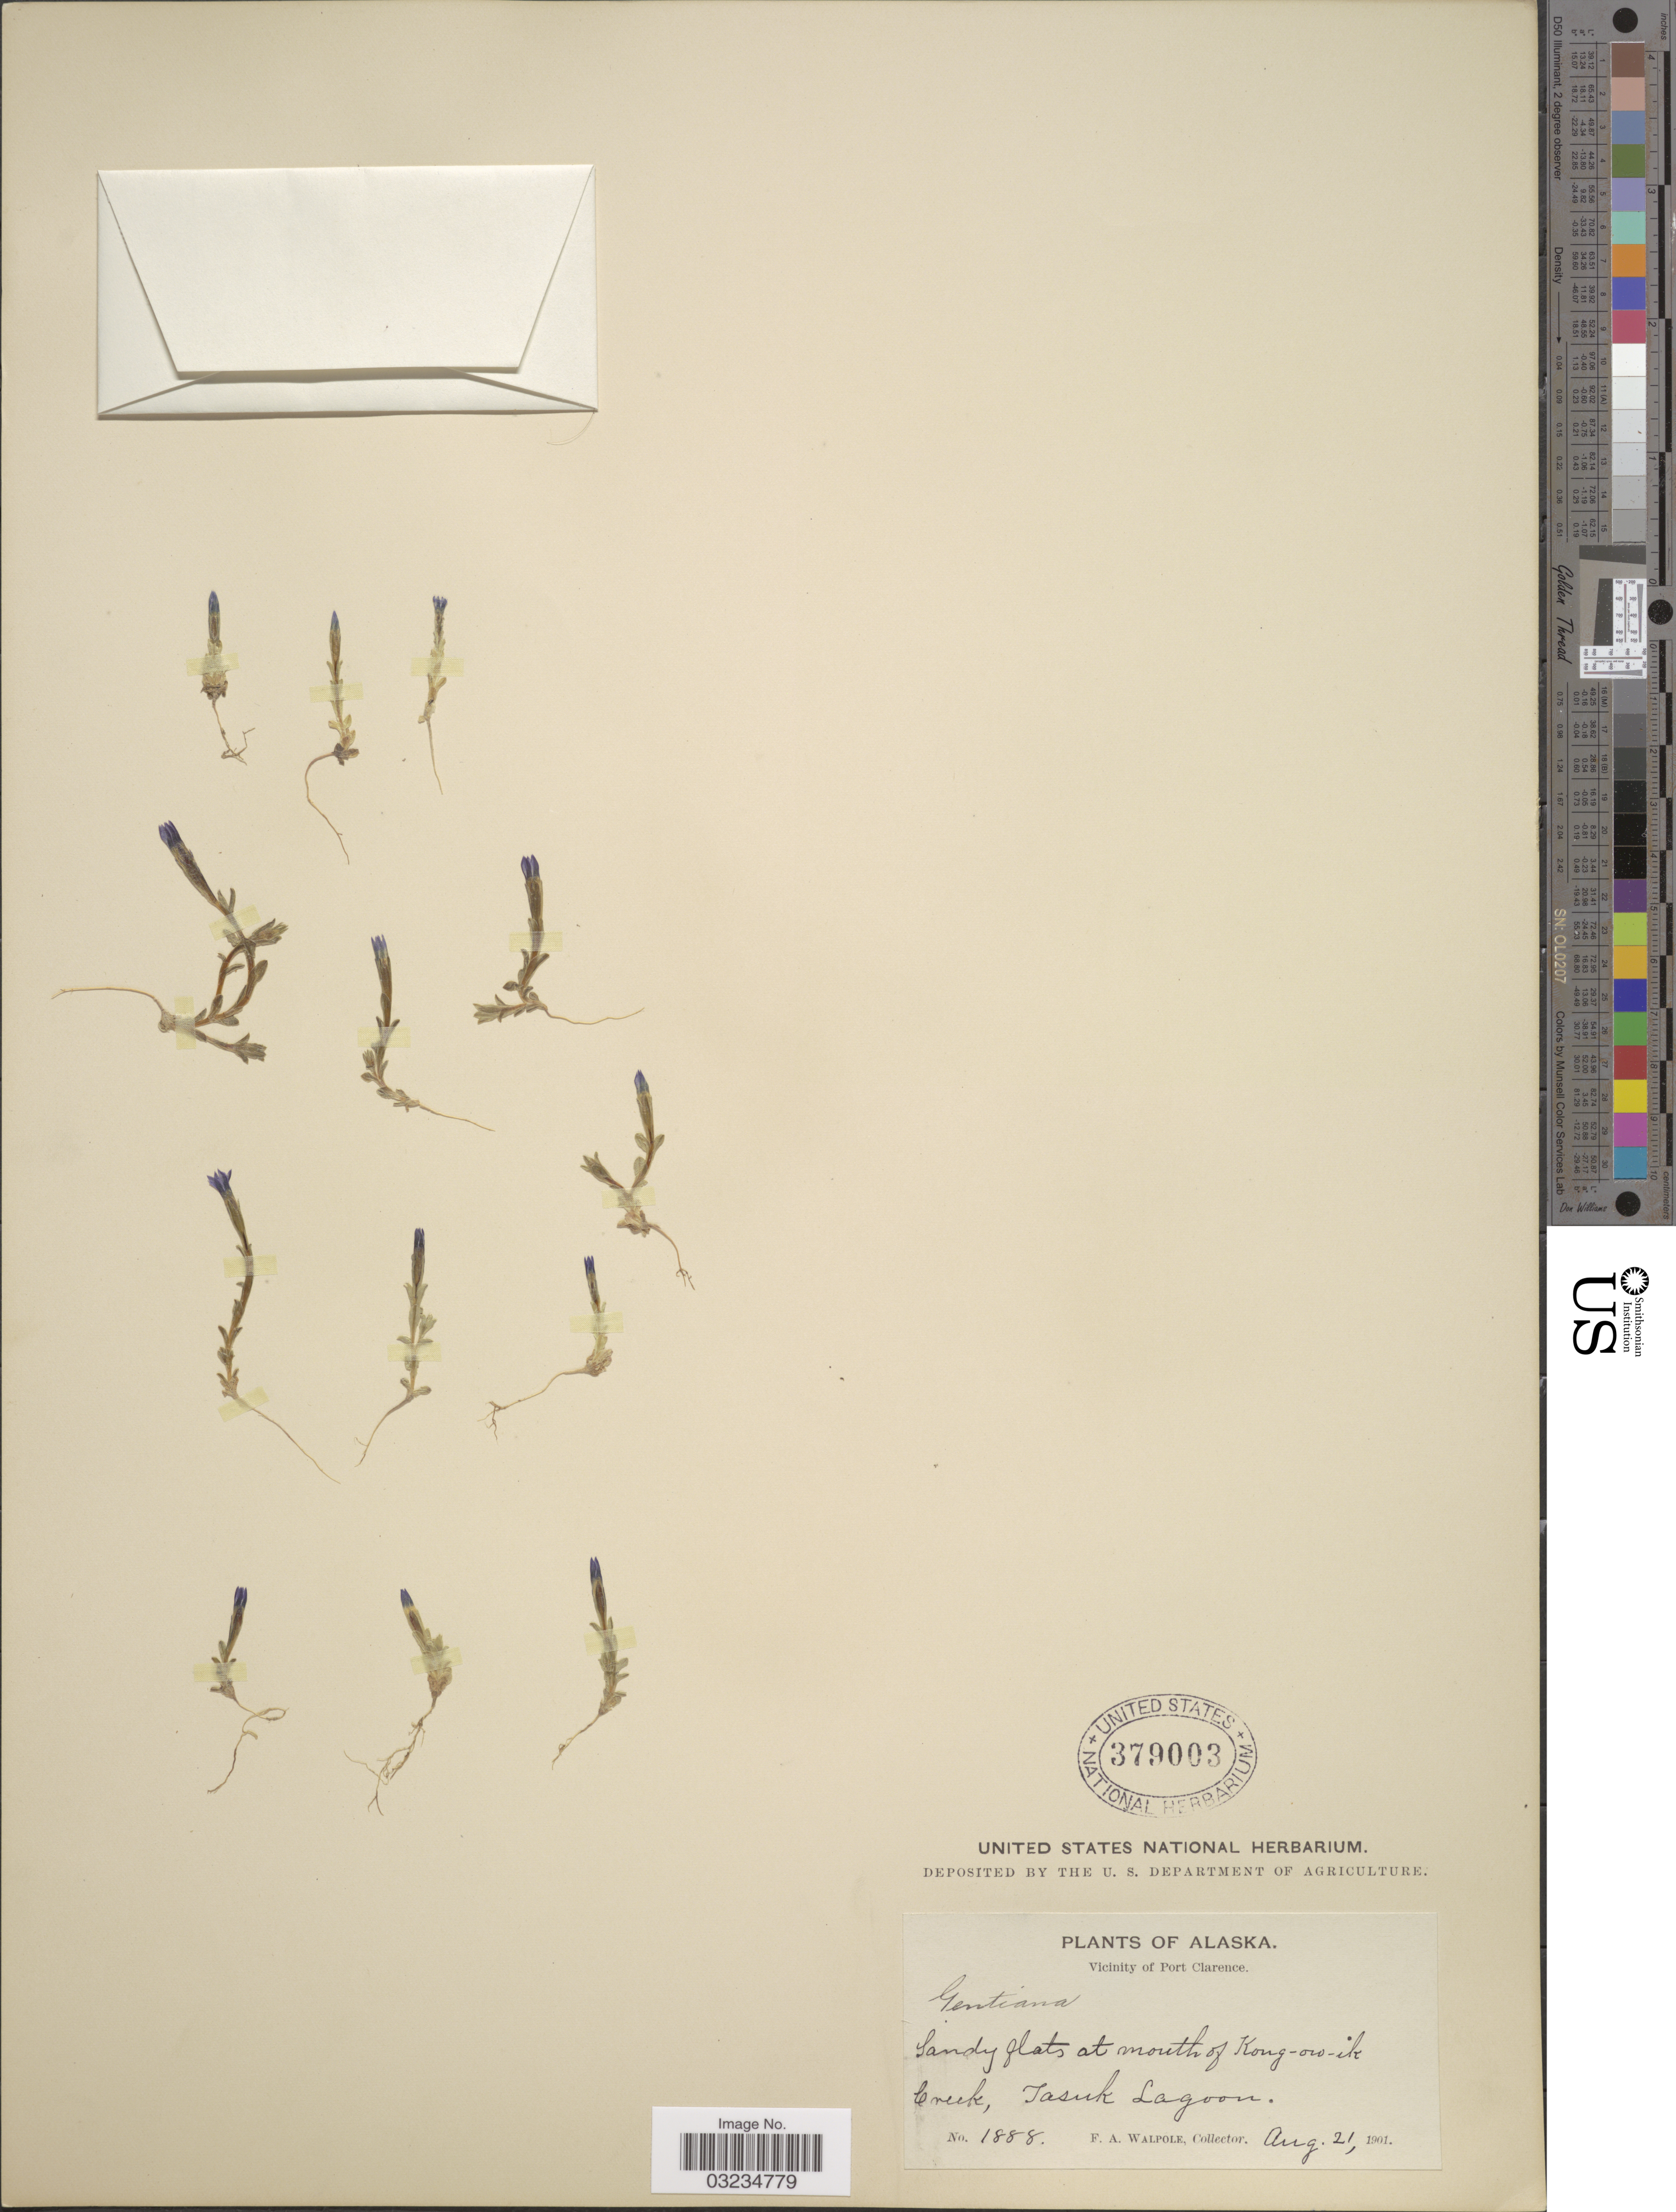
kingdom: Plantae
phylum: Tracheophyta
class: Magnoliopsida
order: Gentianales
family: Gentianaceae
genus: Gentiana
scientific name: Gentiana prostrata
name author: Haenke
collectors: F. Walpole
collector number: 1888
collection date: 1901-08-21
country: United States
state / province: Alaska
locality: Vicinity of Port Clarence. Sandy flats at mouth of Kong-ow-ik Creek, Tasuk Lagoon.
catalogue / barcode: US 379003